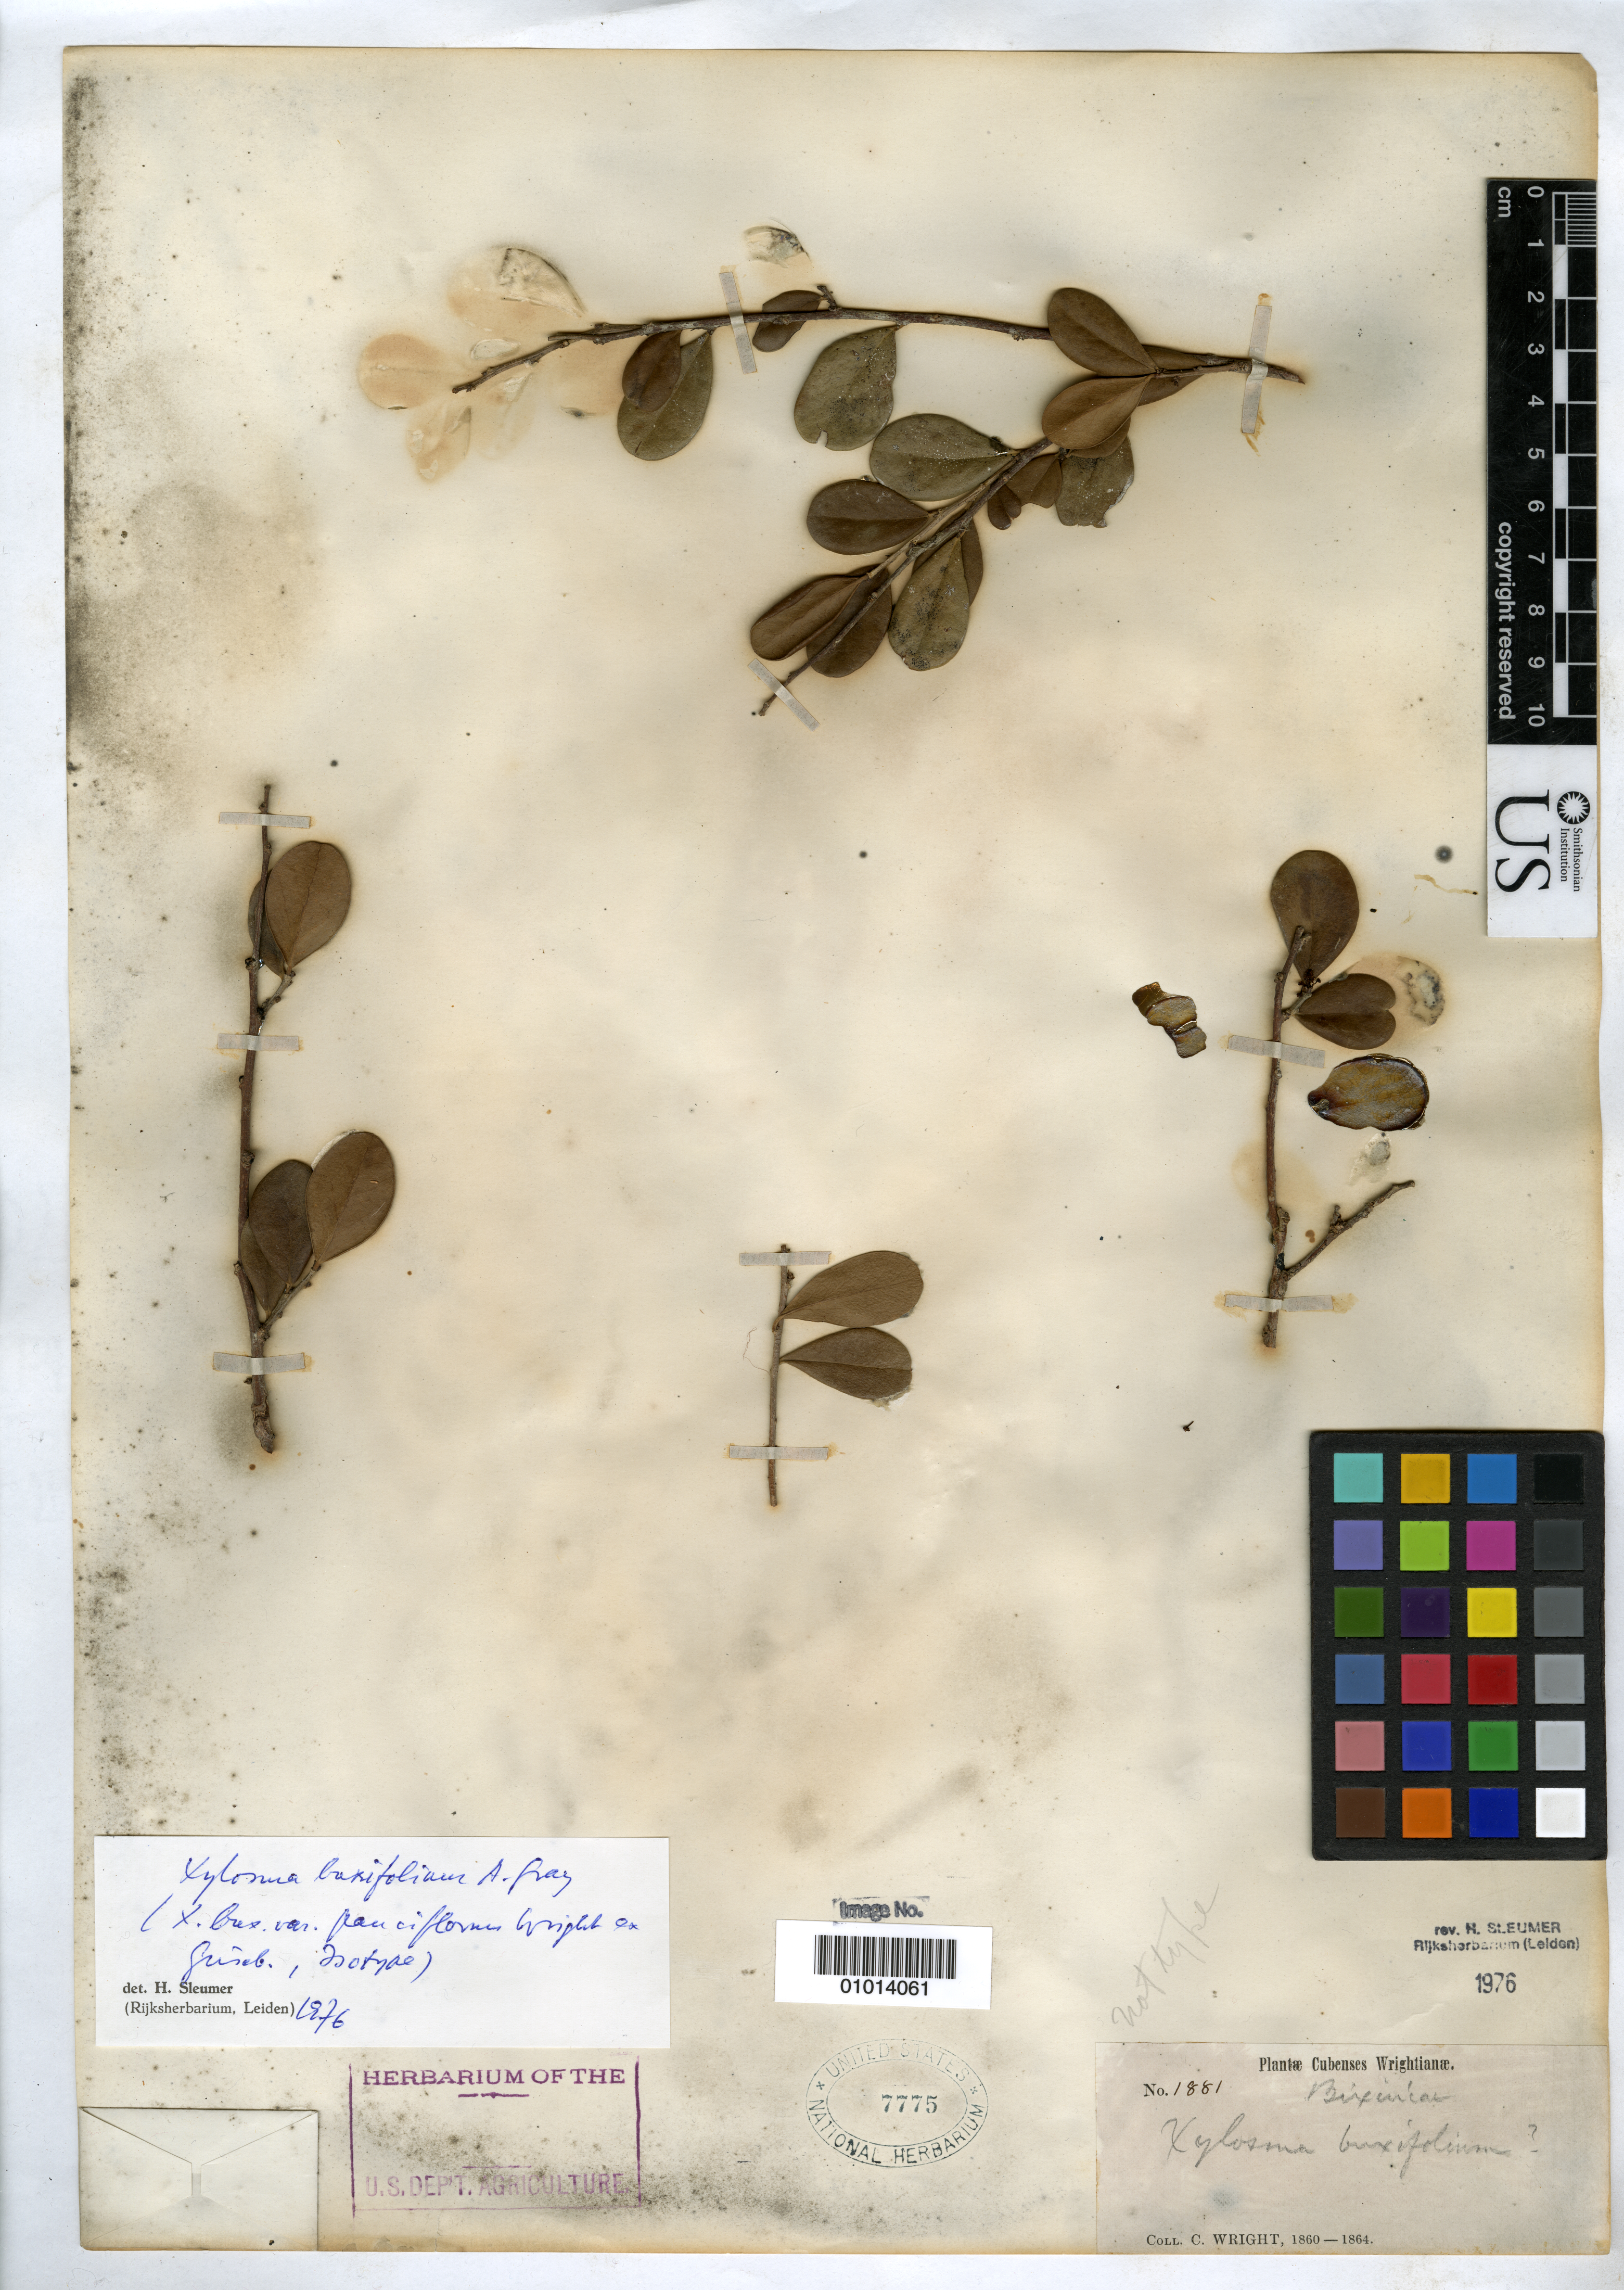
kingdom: Plantae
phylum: Tracheophyta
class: Magnoliopsida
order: Malpighiales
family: Salicaceae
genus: Xylosma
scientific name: Xylosma buxifolia var. pauciflora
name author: C. Wright ex Griseb.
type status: Type Collection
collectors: C. Wright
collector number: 1881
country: Cuba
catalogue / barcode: US 7775